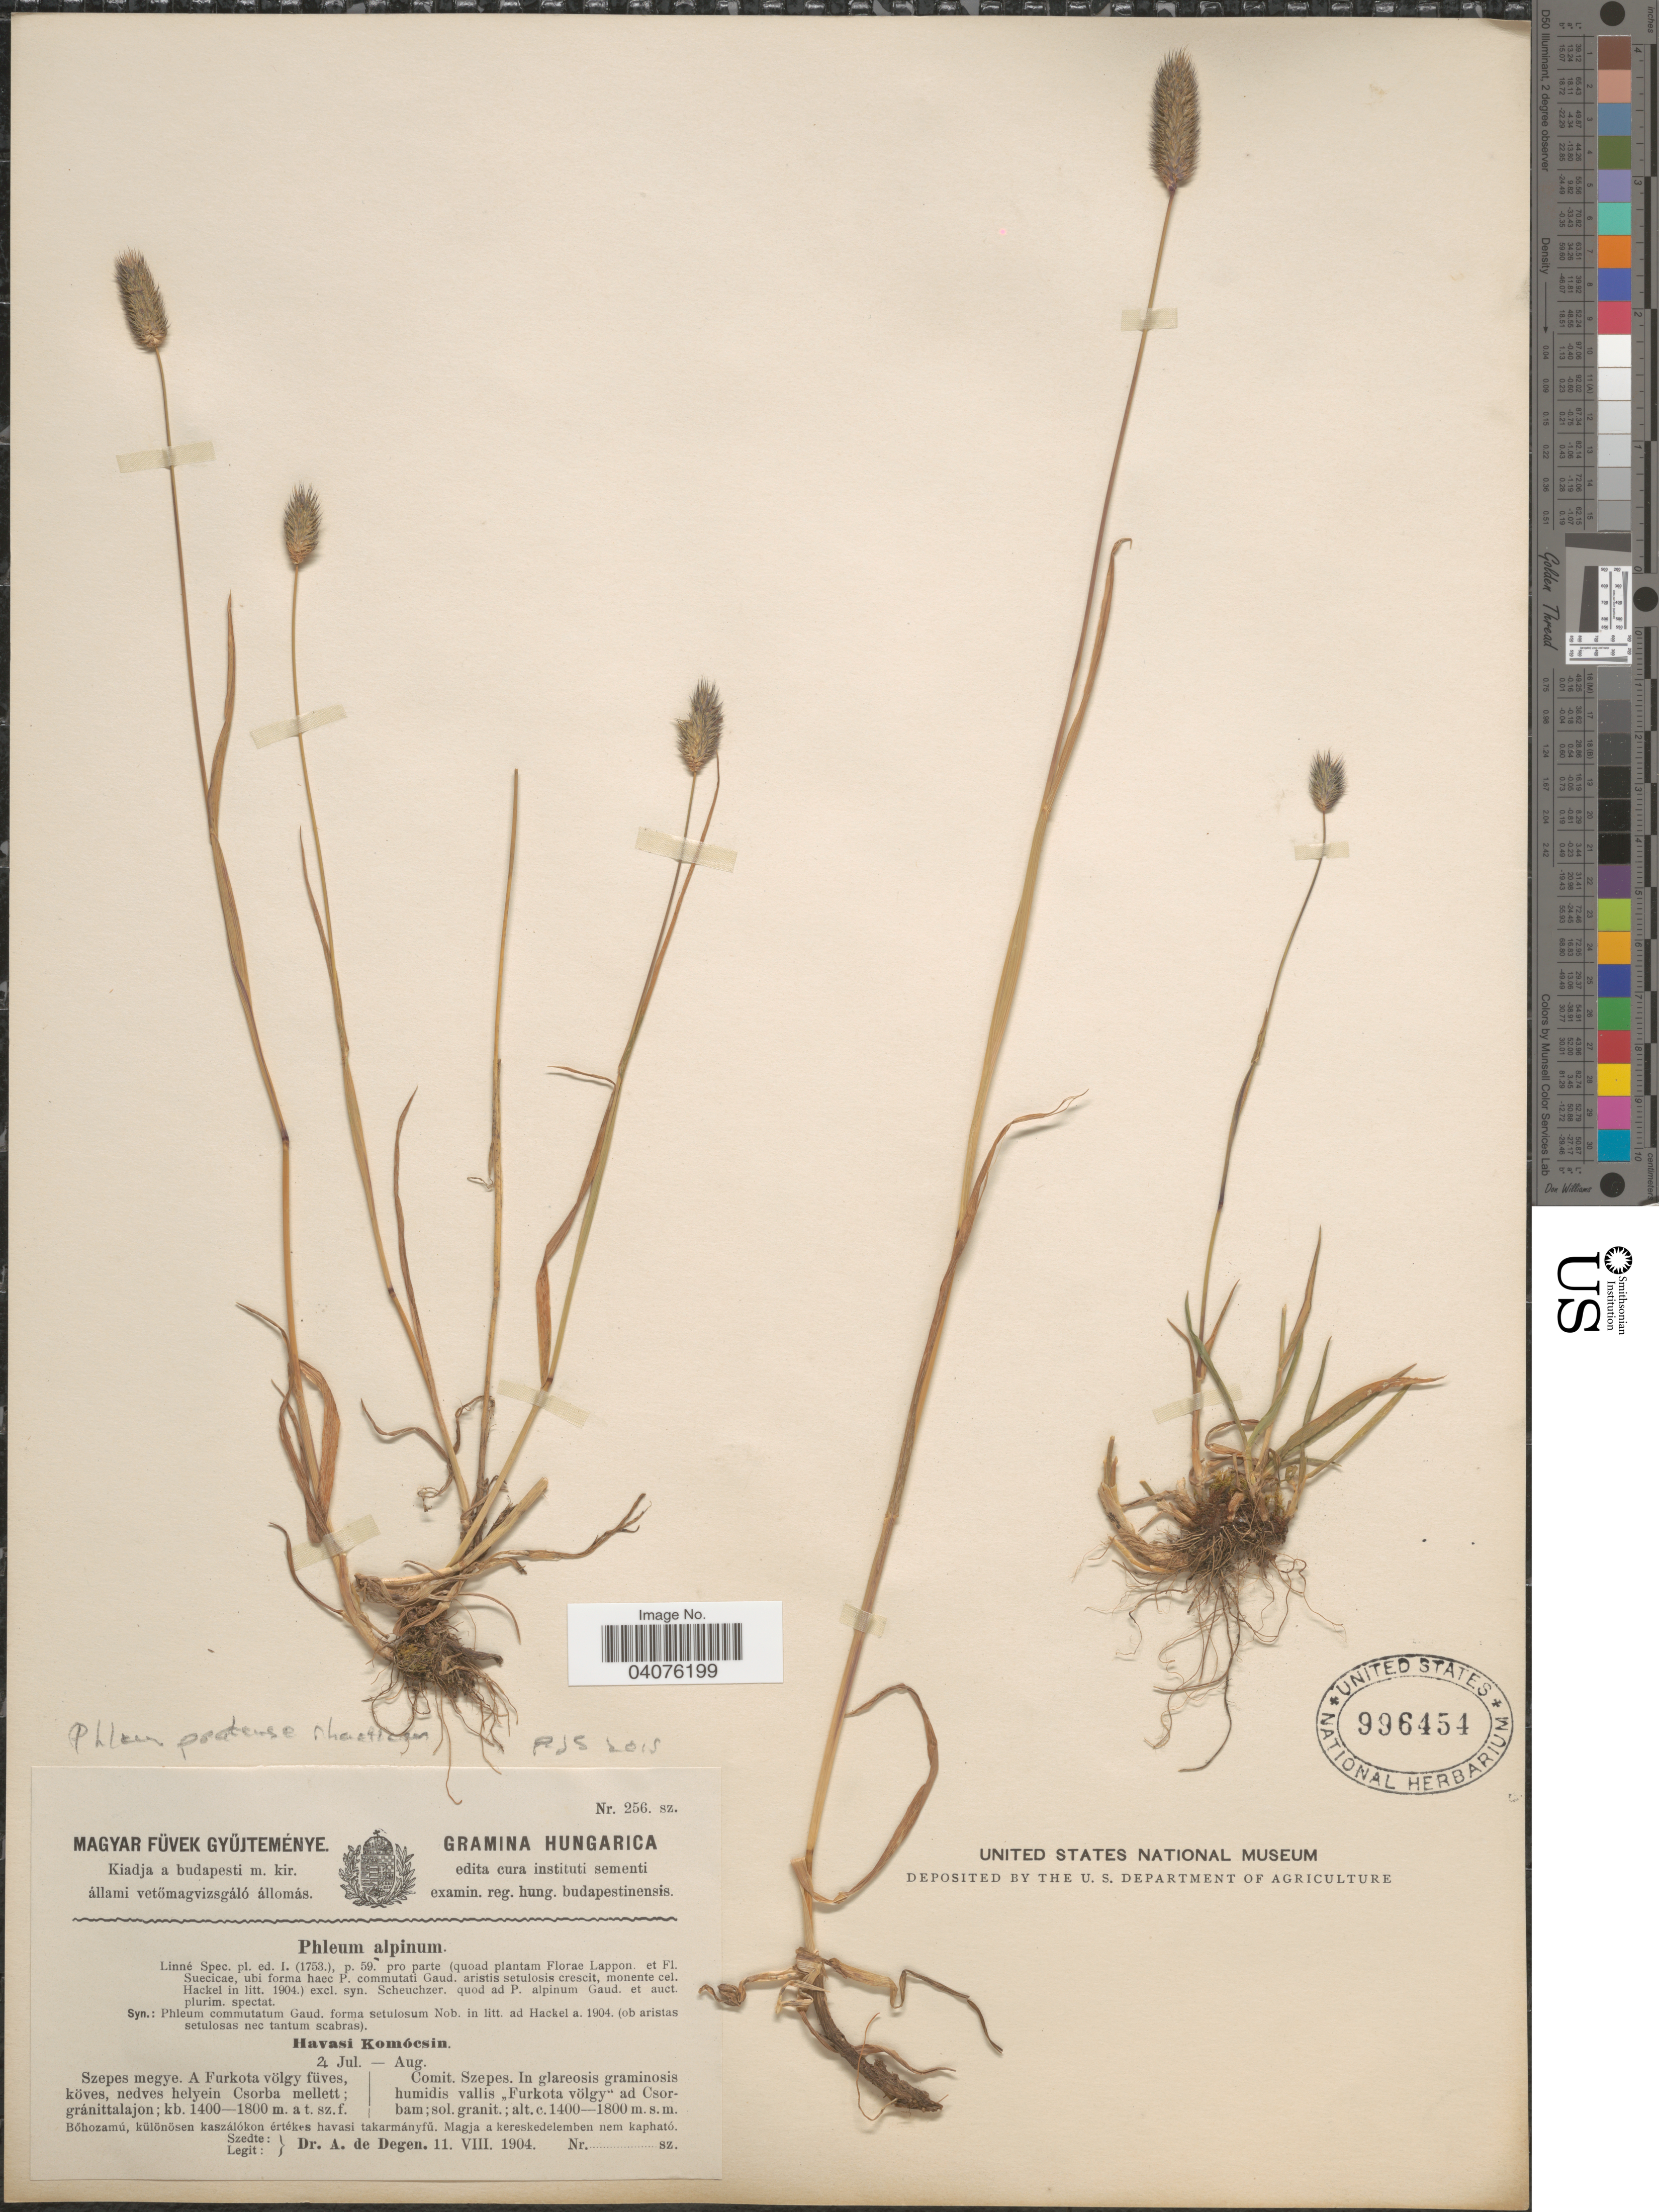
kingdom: Plantae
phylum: Tracheophyta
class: Liliopsida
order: Poales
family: Poaceae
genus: Phleum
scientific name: Phleum alpinum subsp. rhaeticum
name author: Humphries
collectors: A. Degen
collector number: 256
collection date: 1904-08-11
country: Hungary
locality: Comit. Szepes. In glareosis graminosis humidis vallis "Furkota völgy" ad Csorbam.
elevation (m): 1400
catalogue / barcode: US 996454